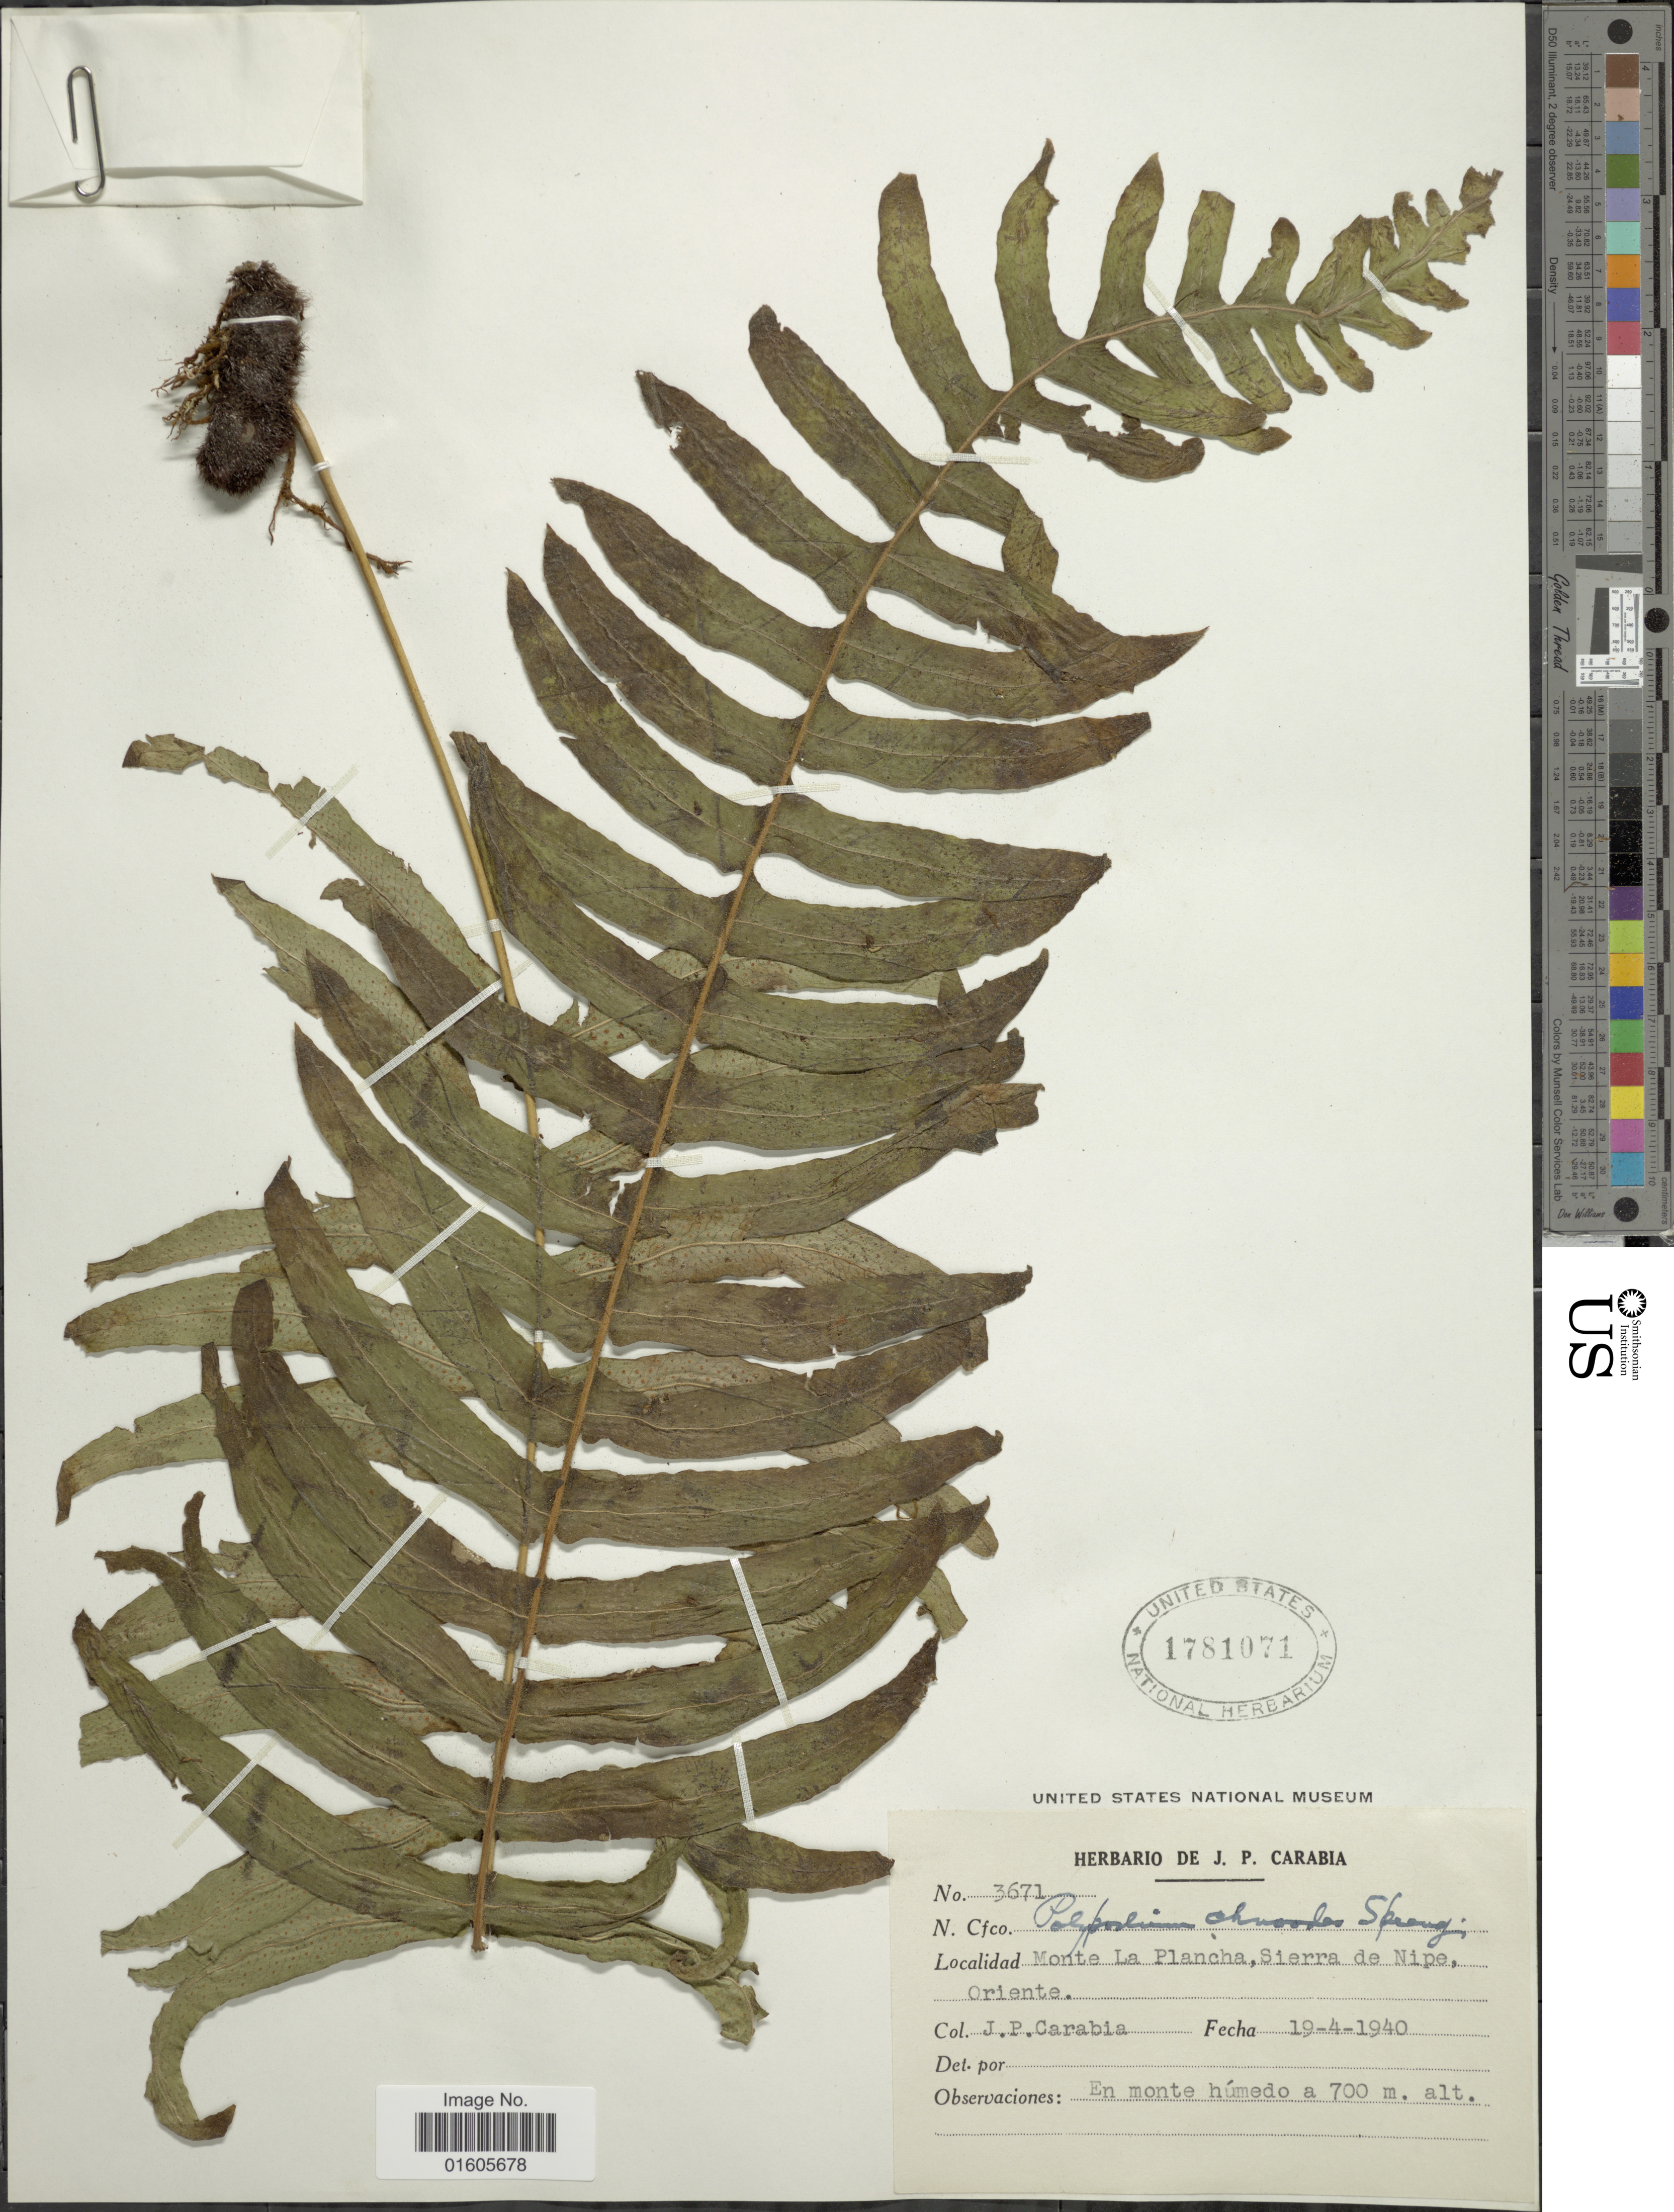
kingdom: Plantae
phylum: Tracheophyta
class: Polypodiopsida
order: Polypodiales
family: Polypodiaceae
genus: Serpocaulon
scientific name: Serpocaulon dissimile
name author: (L.) A.R. Sm.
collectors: J. Carabia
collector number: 3671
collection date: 1940-04-19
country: Cuba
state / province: Oriente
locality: Monte La Plancha, Sierra de Nipe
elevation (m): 700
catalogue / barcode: US 1781071